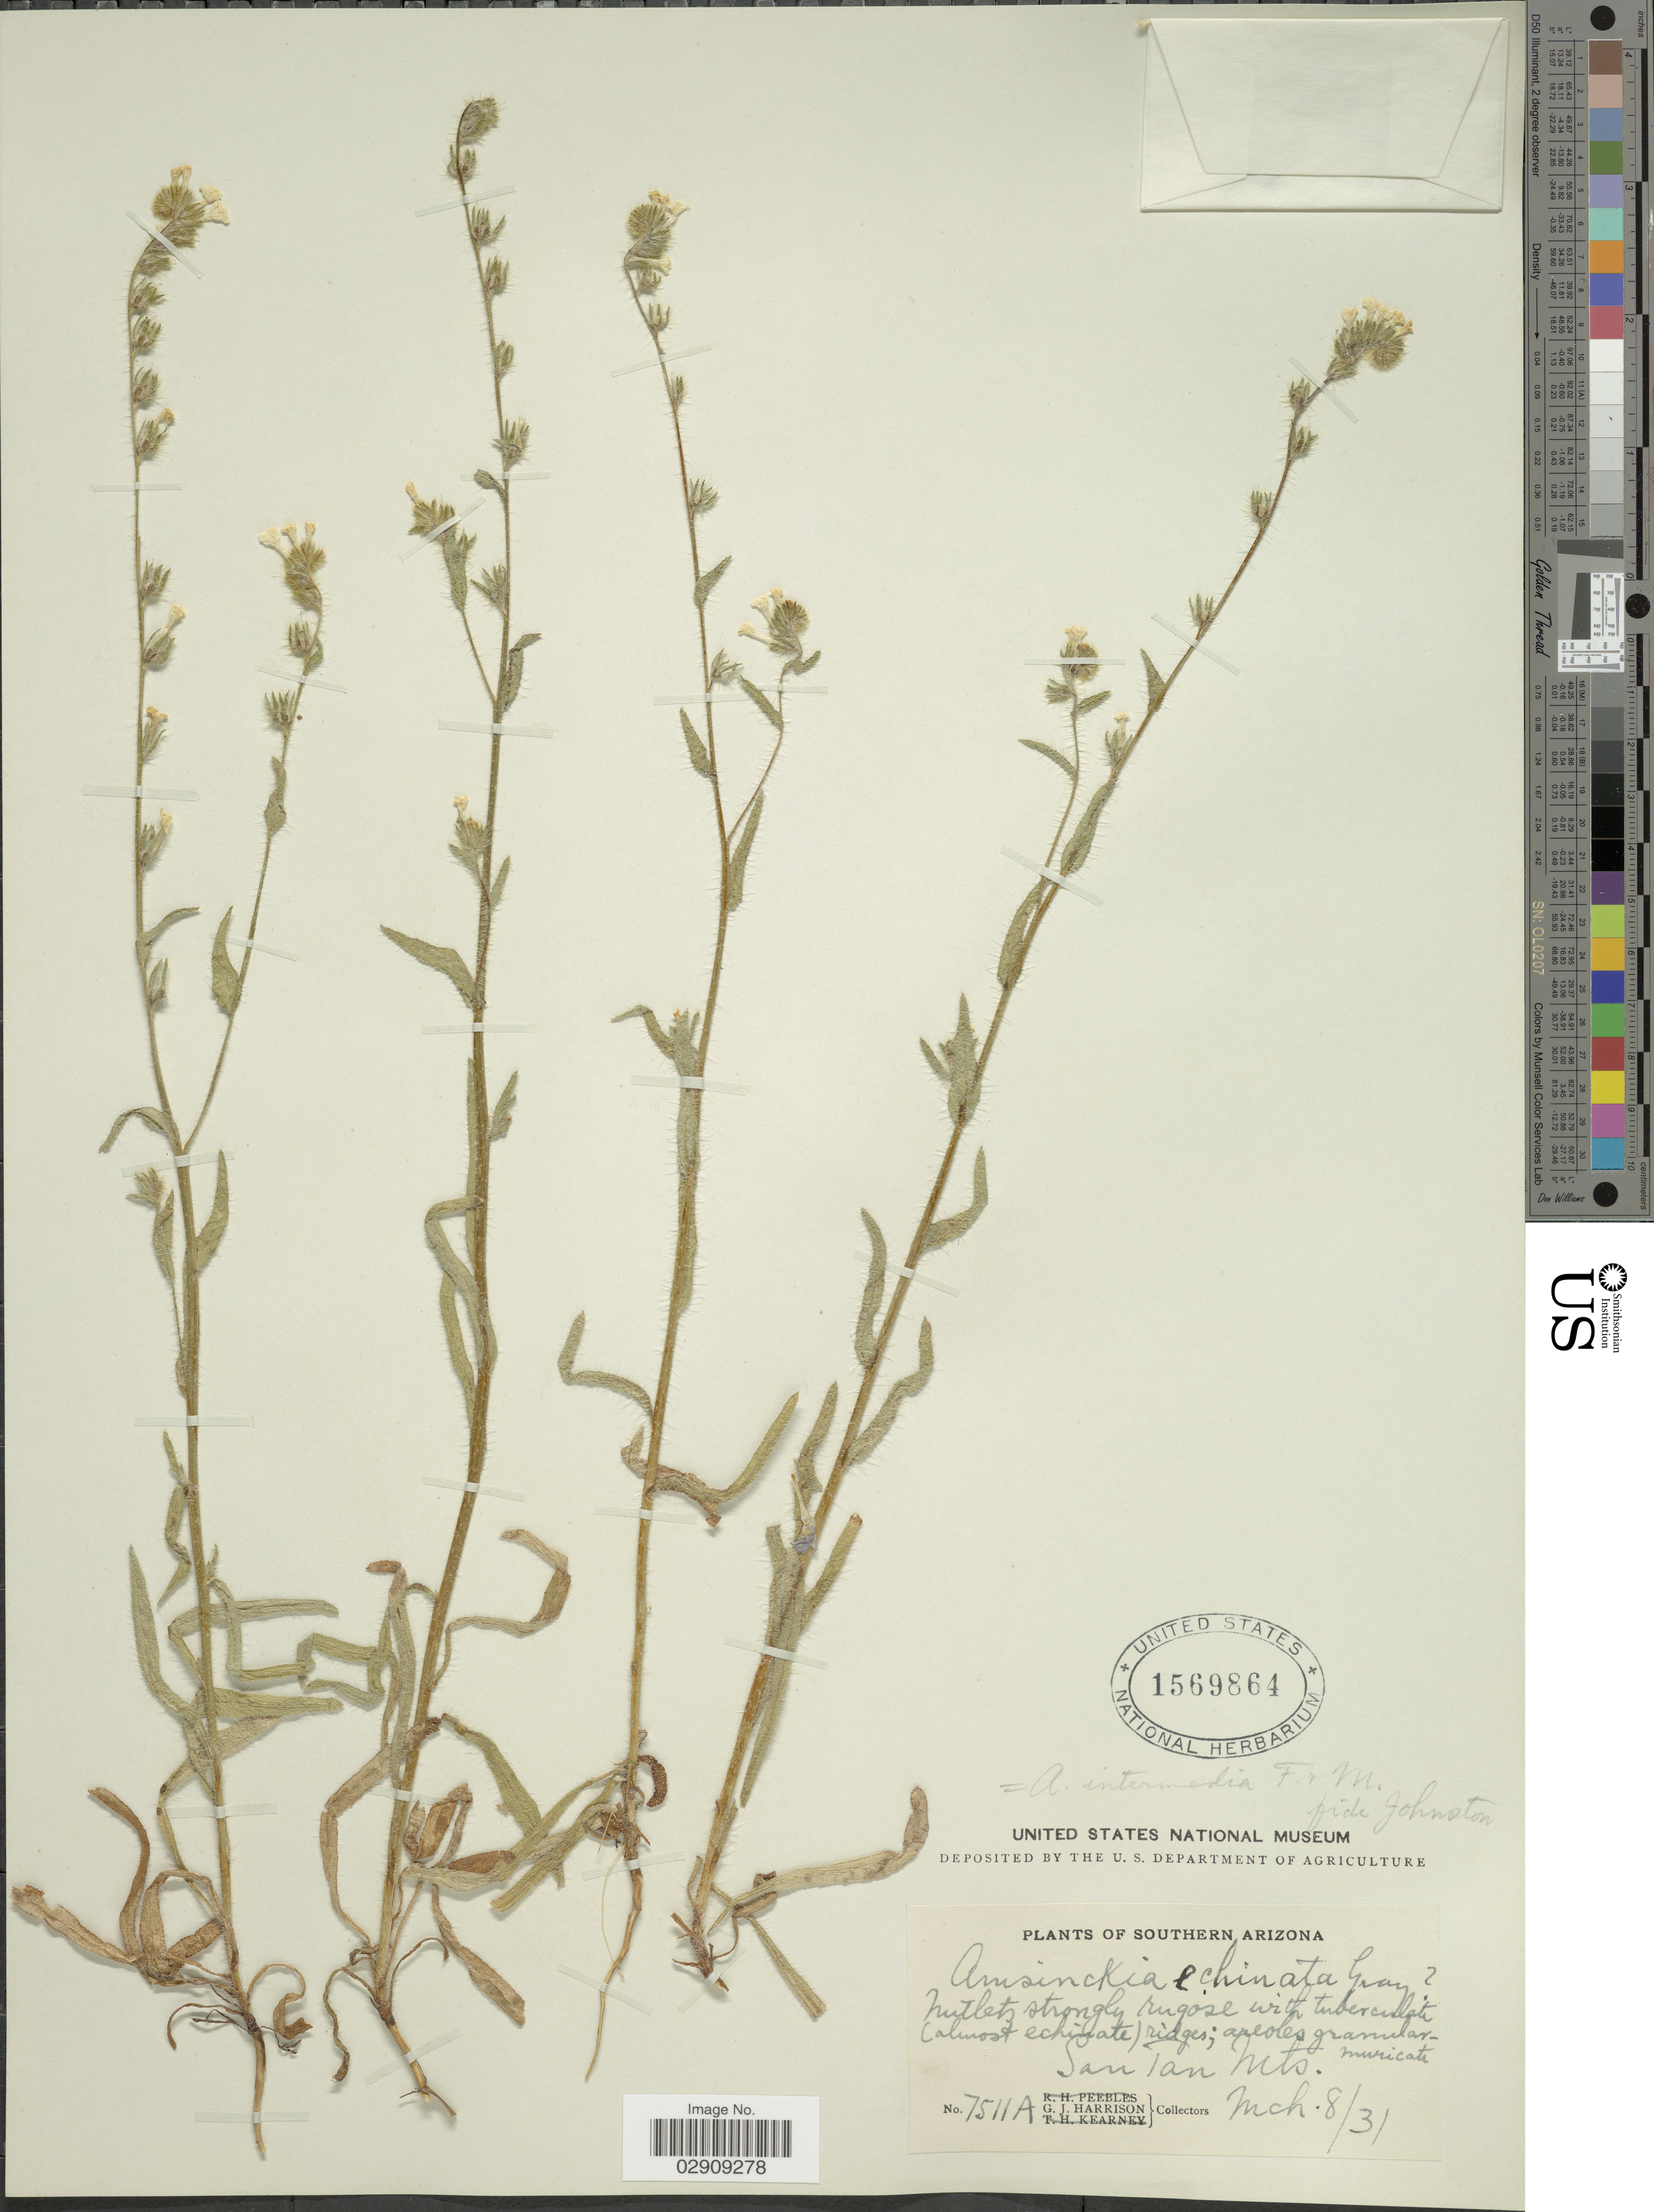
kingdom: Plantae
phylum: Tracheophyta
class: Magnoliopsida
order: Boraginales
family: Boraginaceae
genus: Amsinckia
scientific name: Amsinckia menziesii var. intermedia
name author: (Fisch. & C.A. Mey.) Ganders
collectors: G. J. Harrison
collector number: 7511A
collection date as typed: Transcribed d/m/y: 8/3/31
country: United States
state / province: Arizona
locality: Southern Arizona. San Tan Mts.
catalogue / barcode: US 1569864